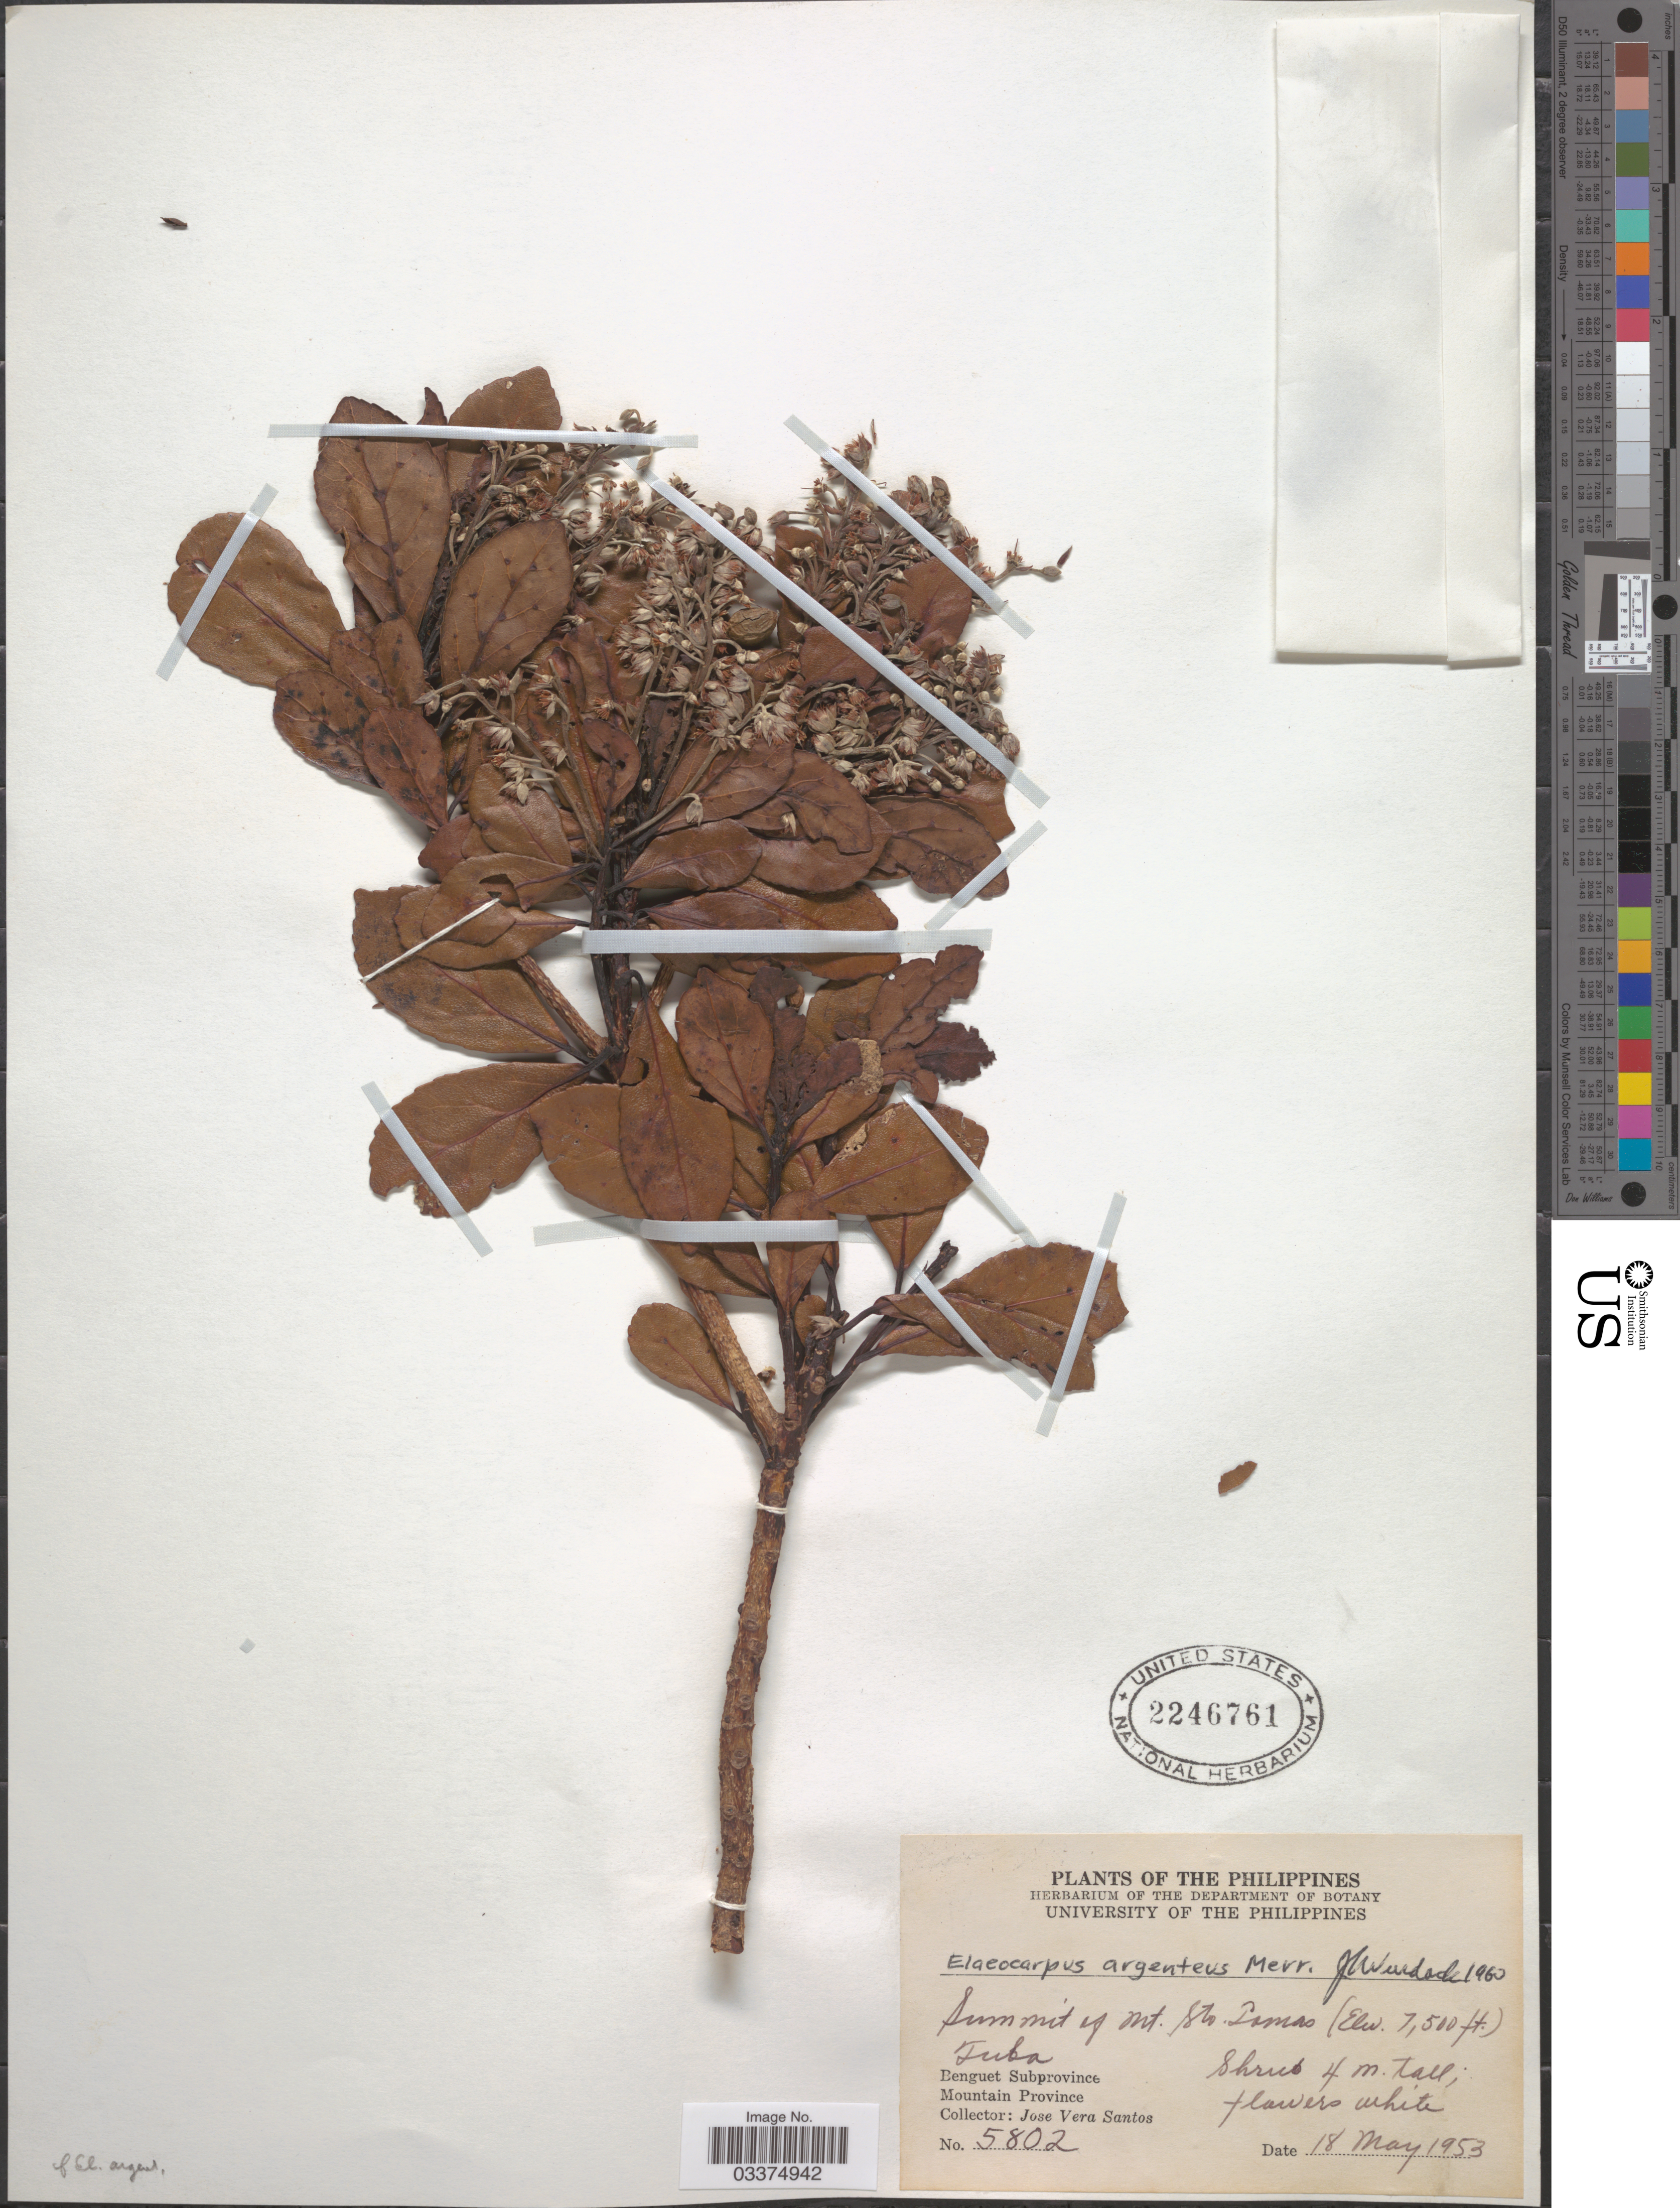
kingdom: Plantae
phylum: Tracheophyta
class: Magnoliopsida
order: Oxalidales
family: Elaeocarpaceae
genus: Elaeocarpus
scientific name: Elaeocarpus argenteus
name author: Merr.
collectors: J. V. Santos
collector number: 5802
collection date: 1953-05-18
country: Philippines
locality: Summit of Mt. Sto. Tomas. Tuba. Benguet Subprovince. Mountain Province.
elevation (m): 2286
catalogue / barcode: US 2246761